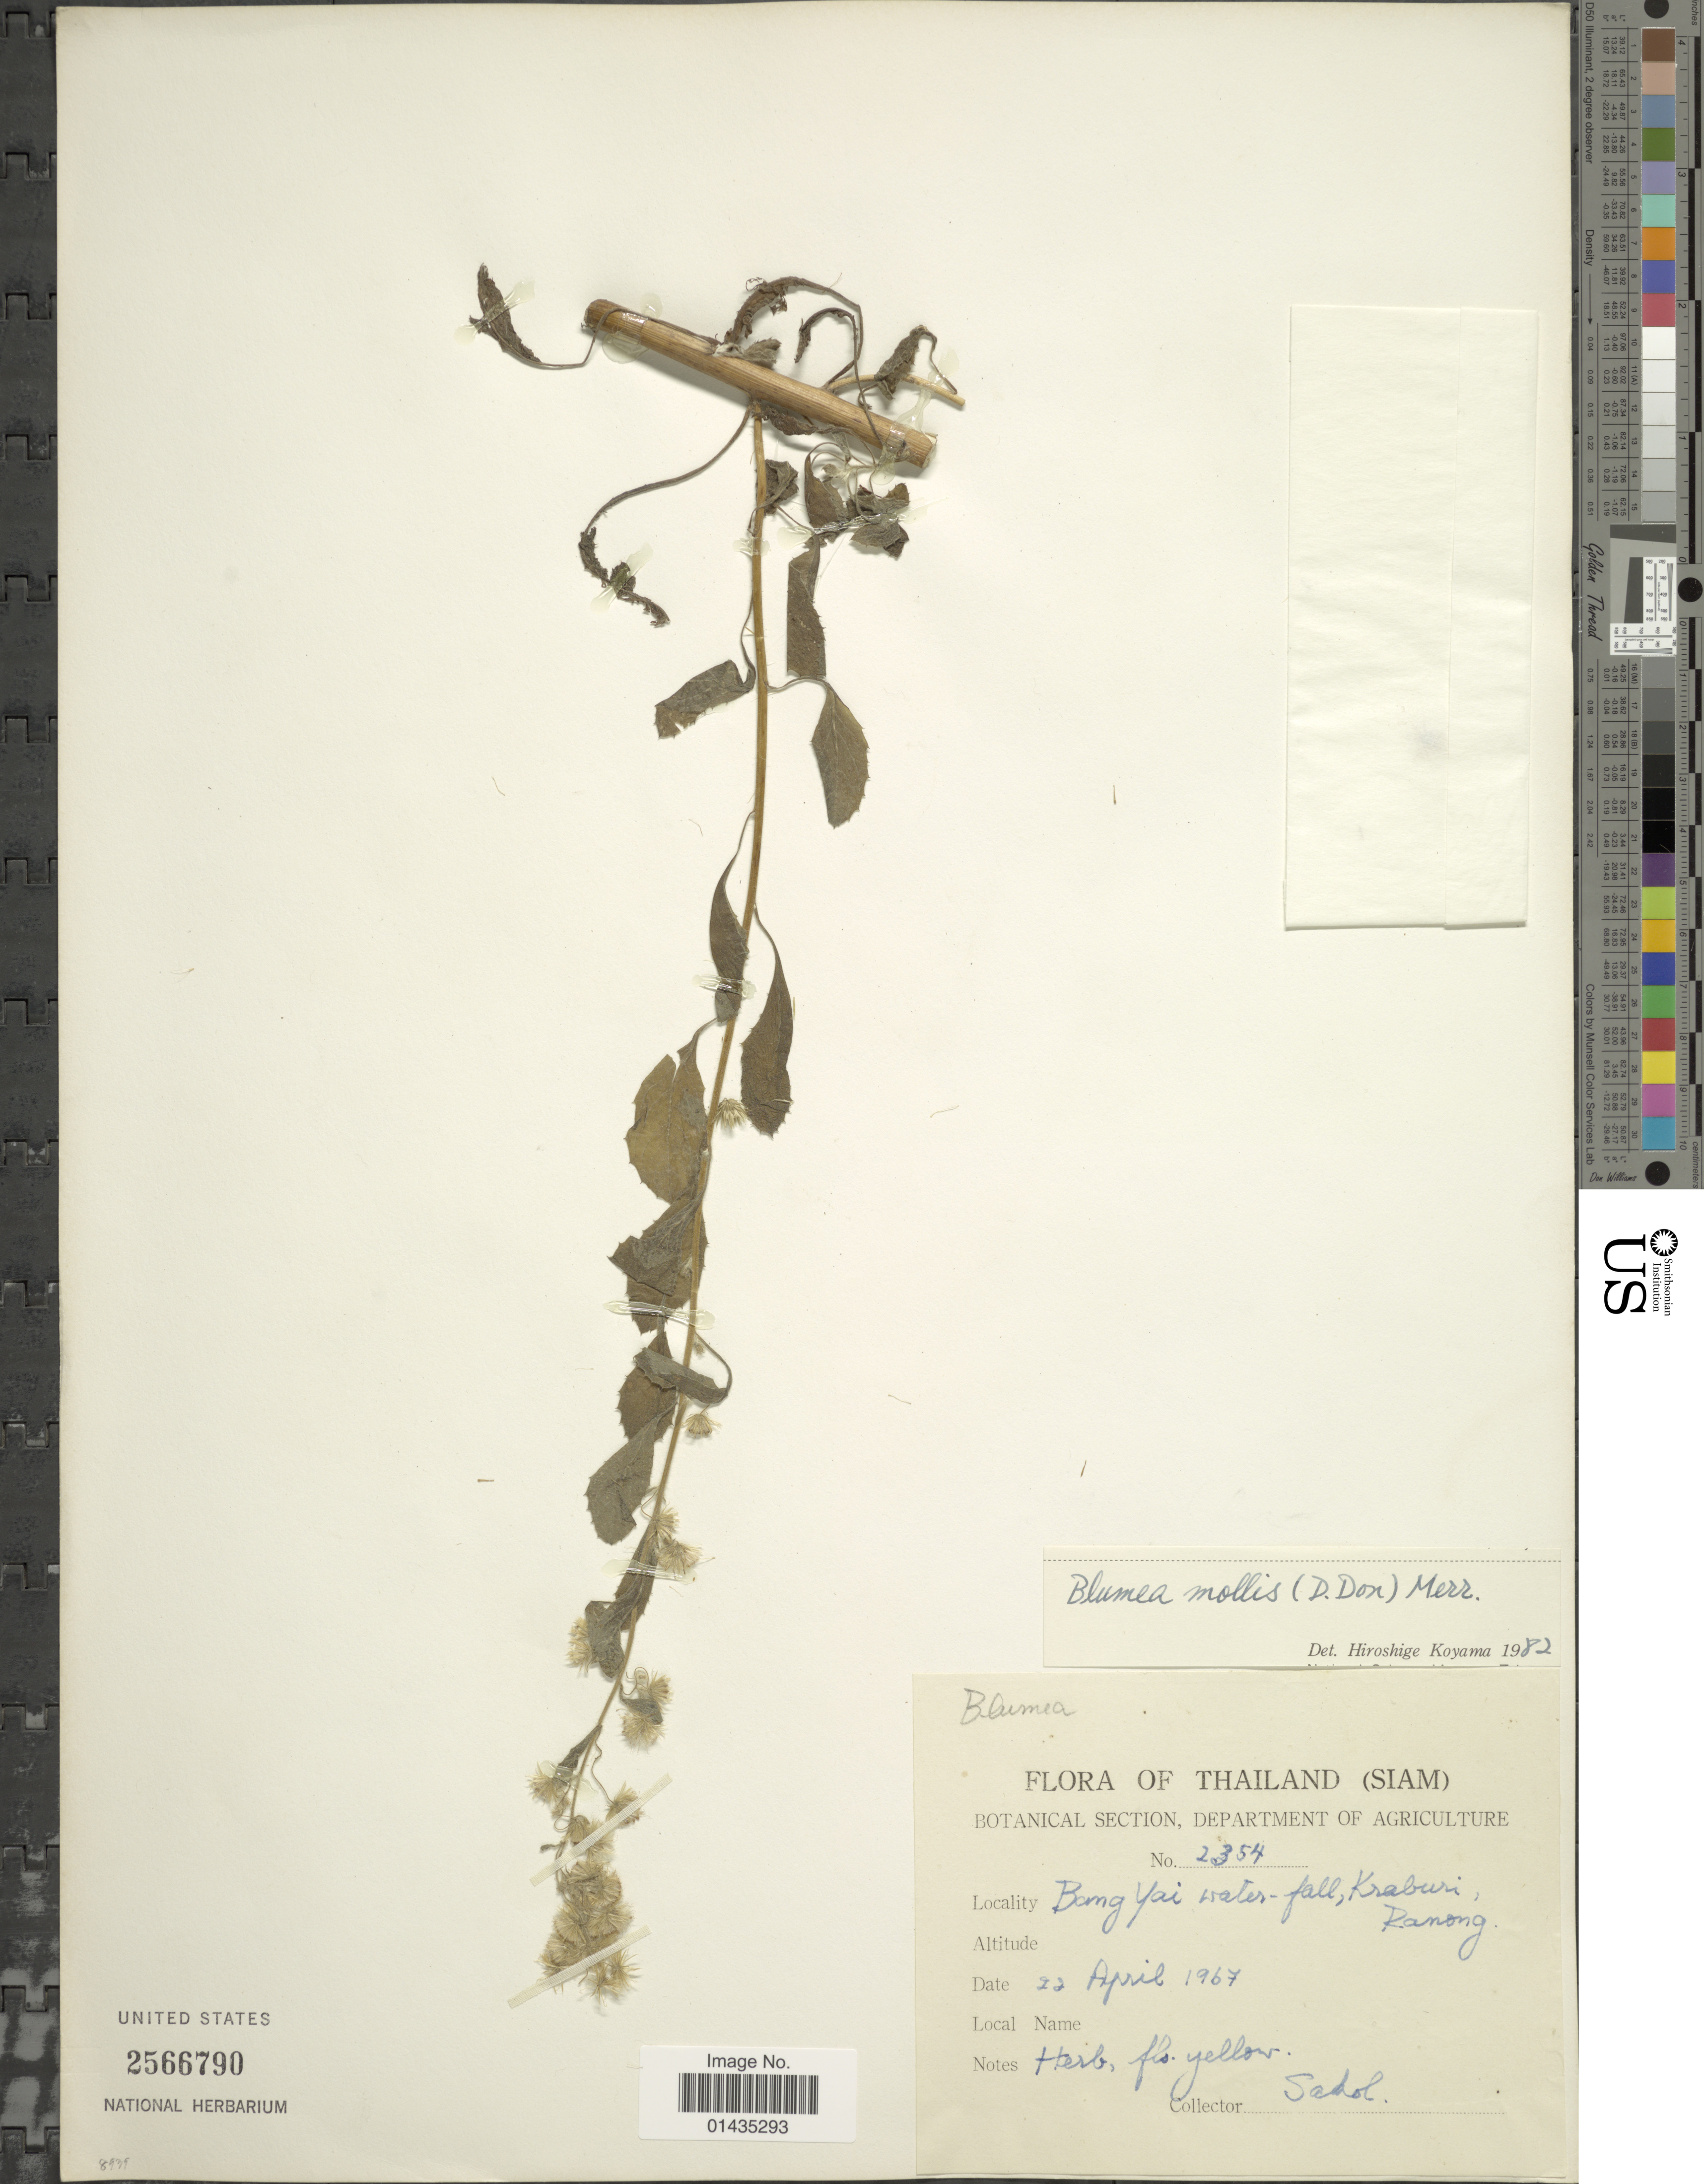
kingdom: Plantae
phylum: Tracheophyta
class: Magnoliopsida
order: Asterales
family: Asteraceae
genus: Blumea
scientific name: Blumea mollis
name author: (D. Don) Merr.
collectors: Sahol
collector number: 2354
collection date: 1967-04-22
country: Thailand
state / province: Ranong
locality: Siam, Bang Yai water-fall, Kraburi, Ranong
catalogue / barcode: US 2566790